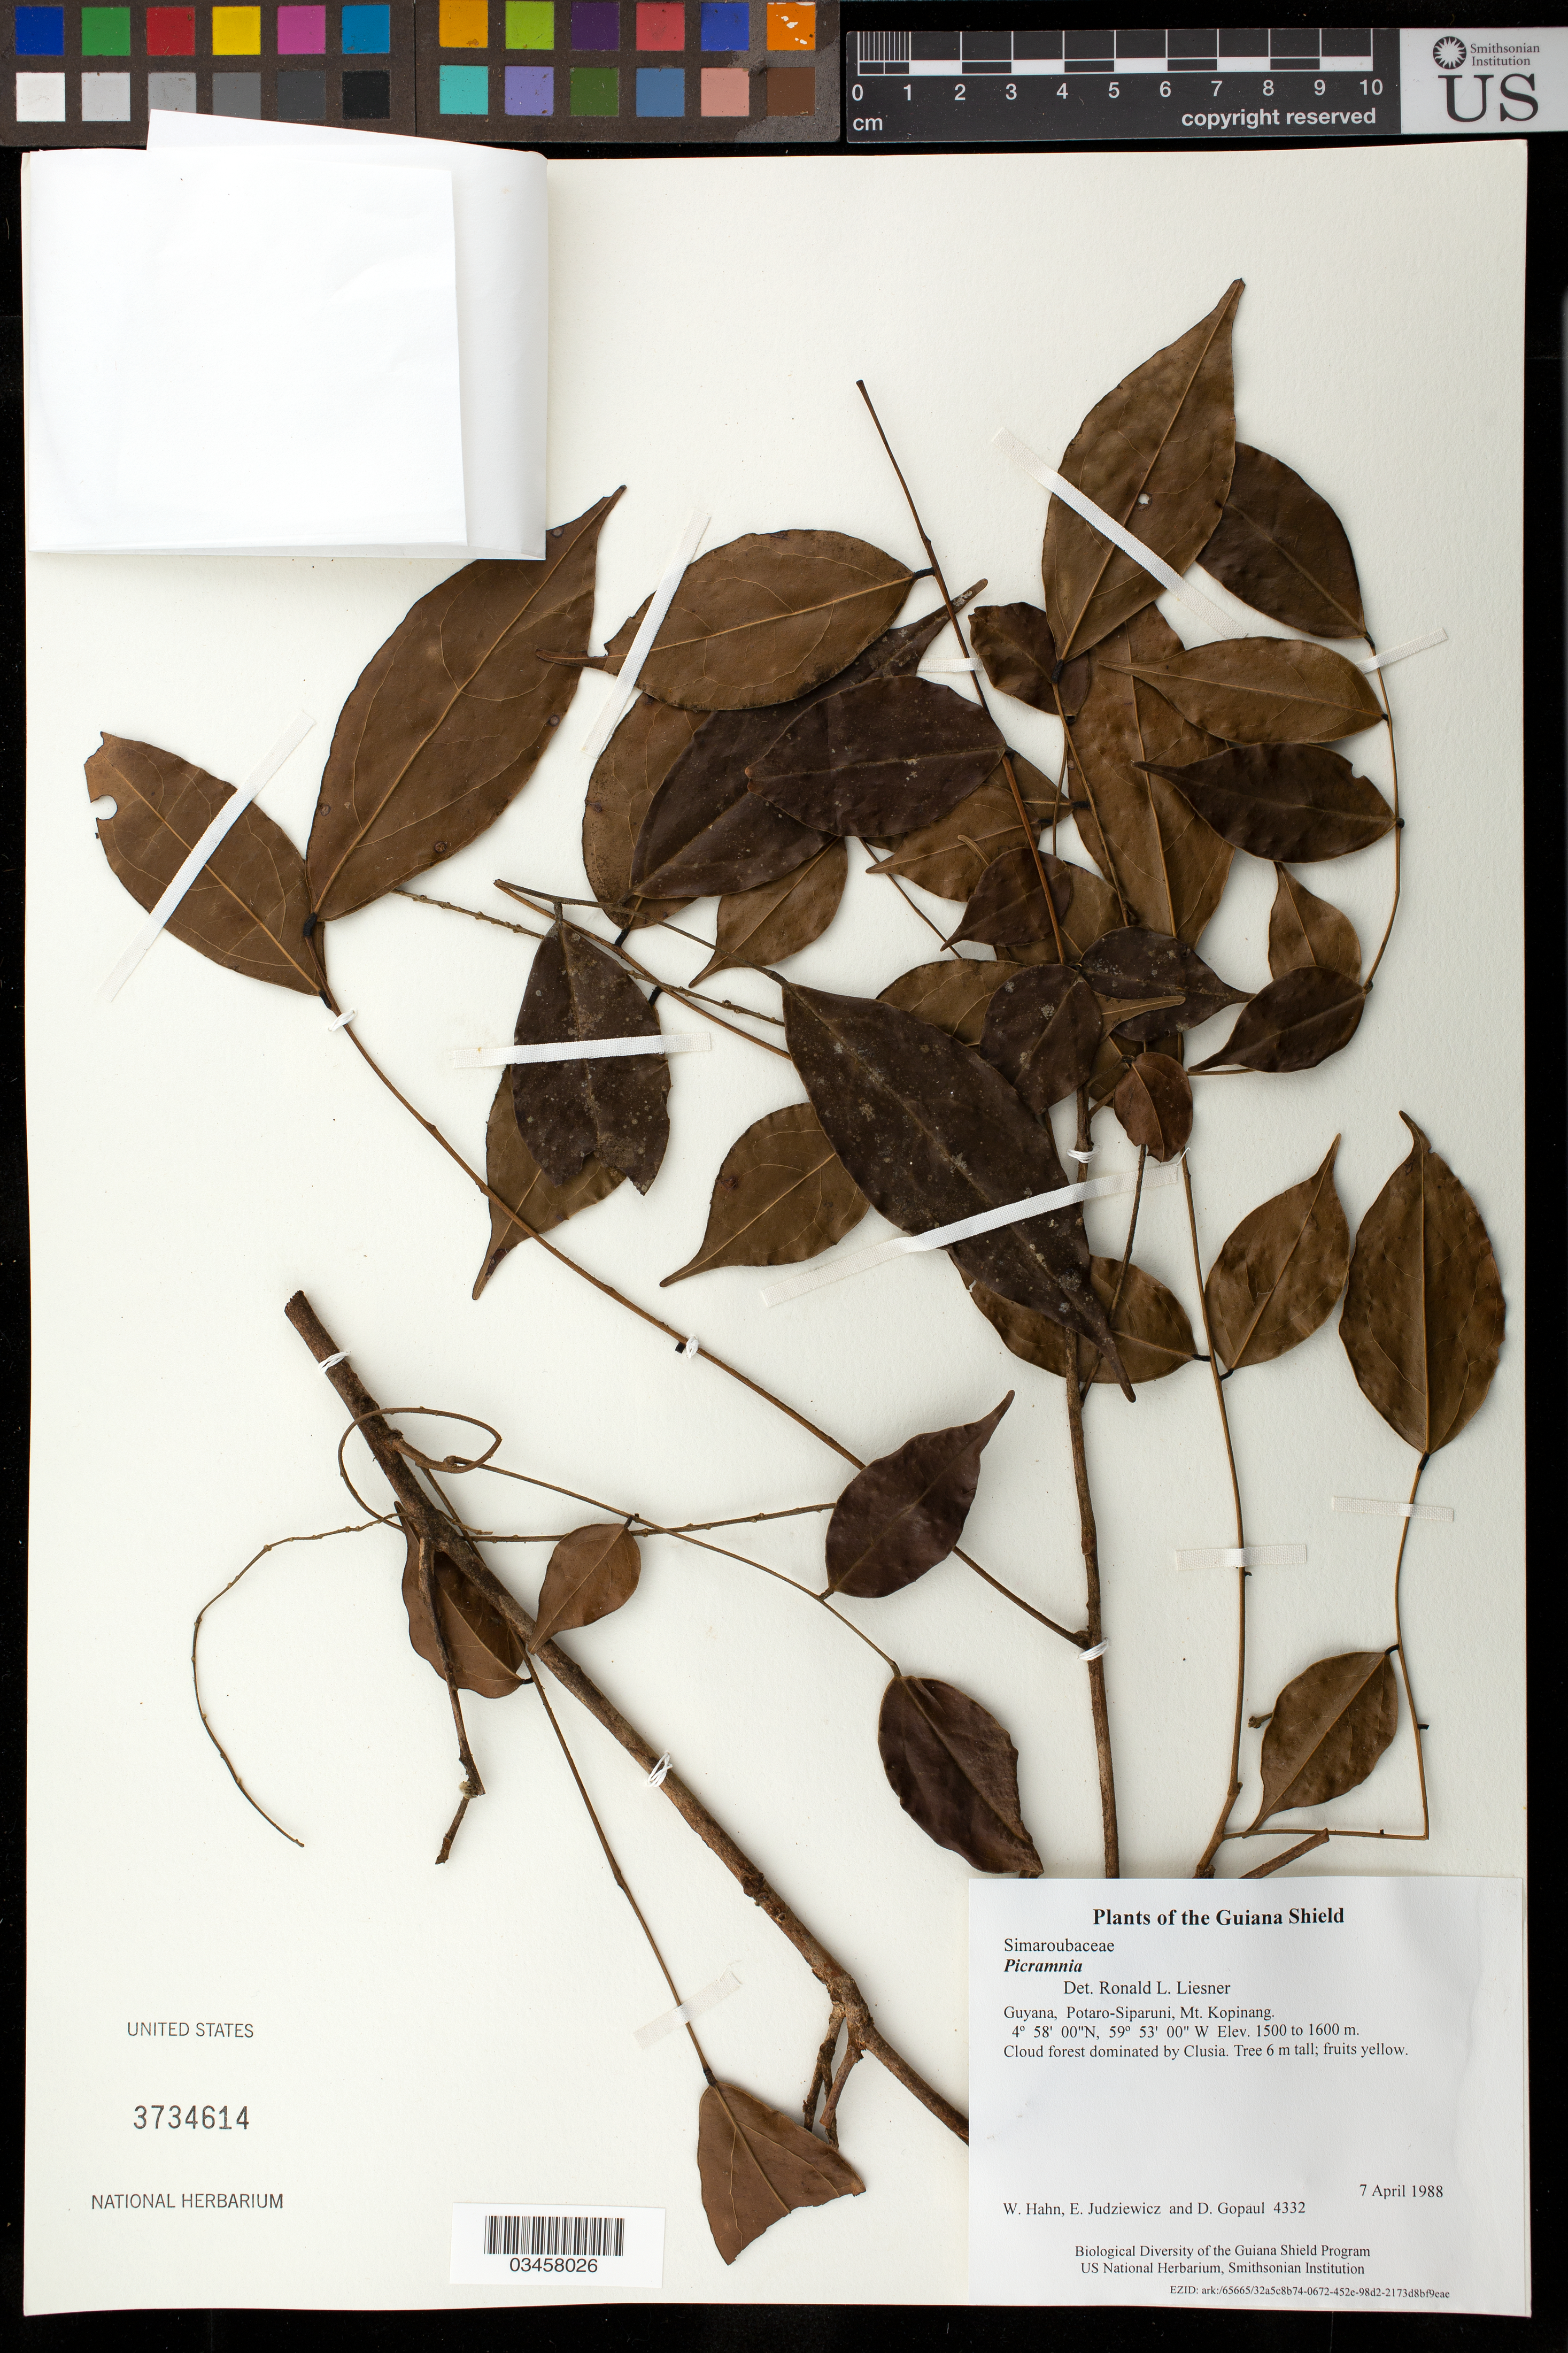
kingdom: Plantae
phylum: Tracheophyta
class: Magnoliopsida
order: Picramniales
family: Picramniaceae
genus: Picramnia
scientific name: Picramnia sp.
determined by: Liesner, R. L.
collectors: W. Hahn, E. J. Judziewicz & D. Gopaul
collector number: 4332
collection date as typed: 7 April 1988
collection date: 1988-04-07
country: Guyana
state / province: Potaro-Siparuni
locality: Mt. Kopinang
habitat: Cloud forest dominated by Clusia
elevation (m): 1500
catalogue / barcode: US 3734614